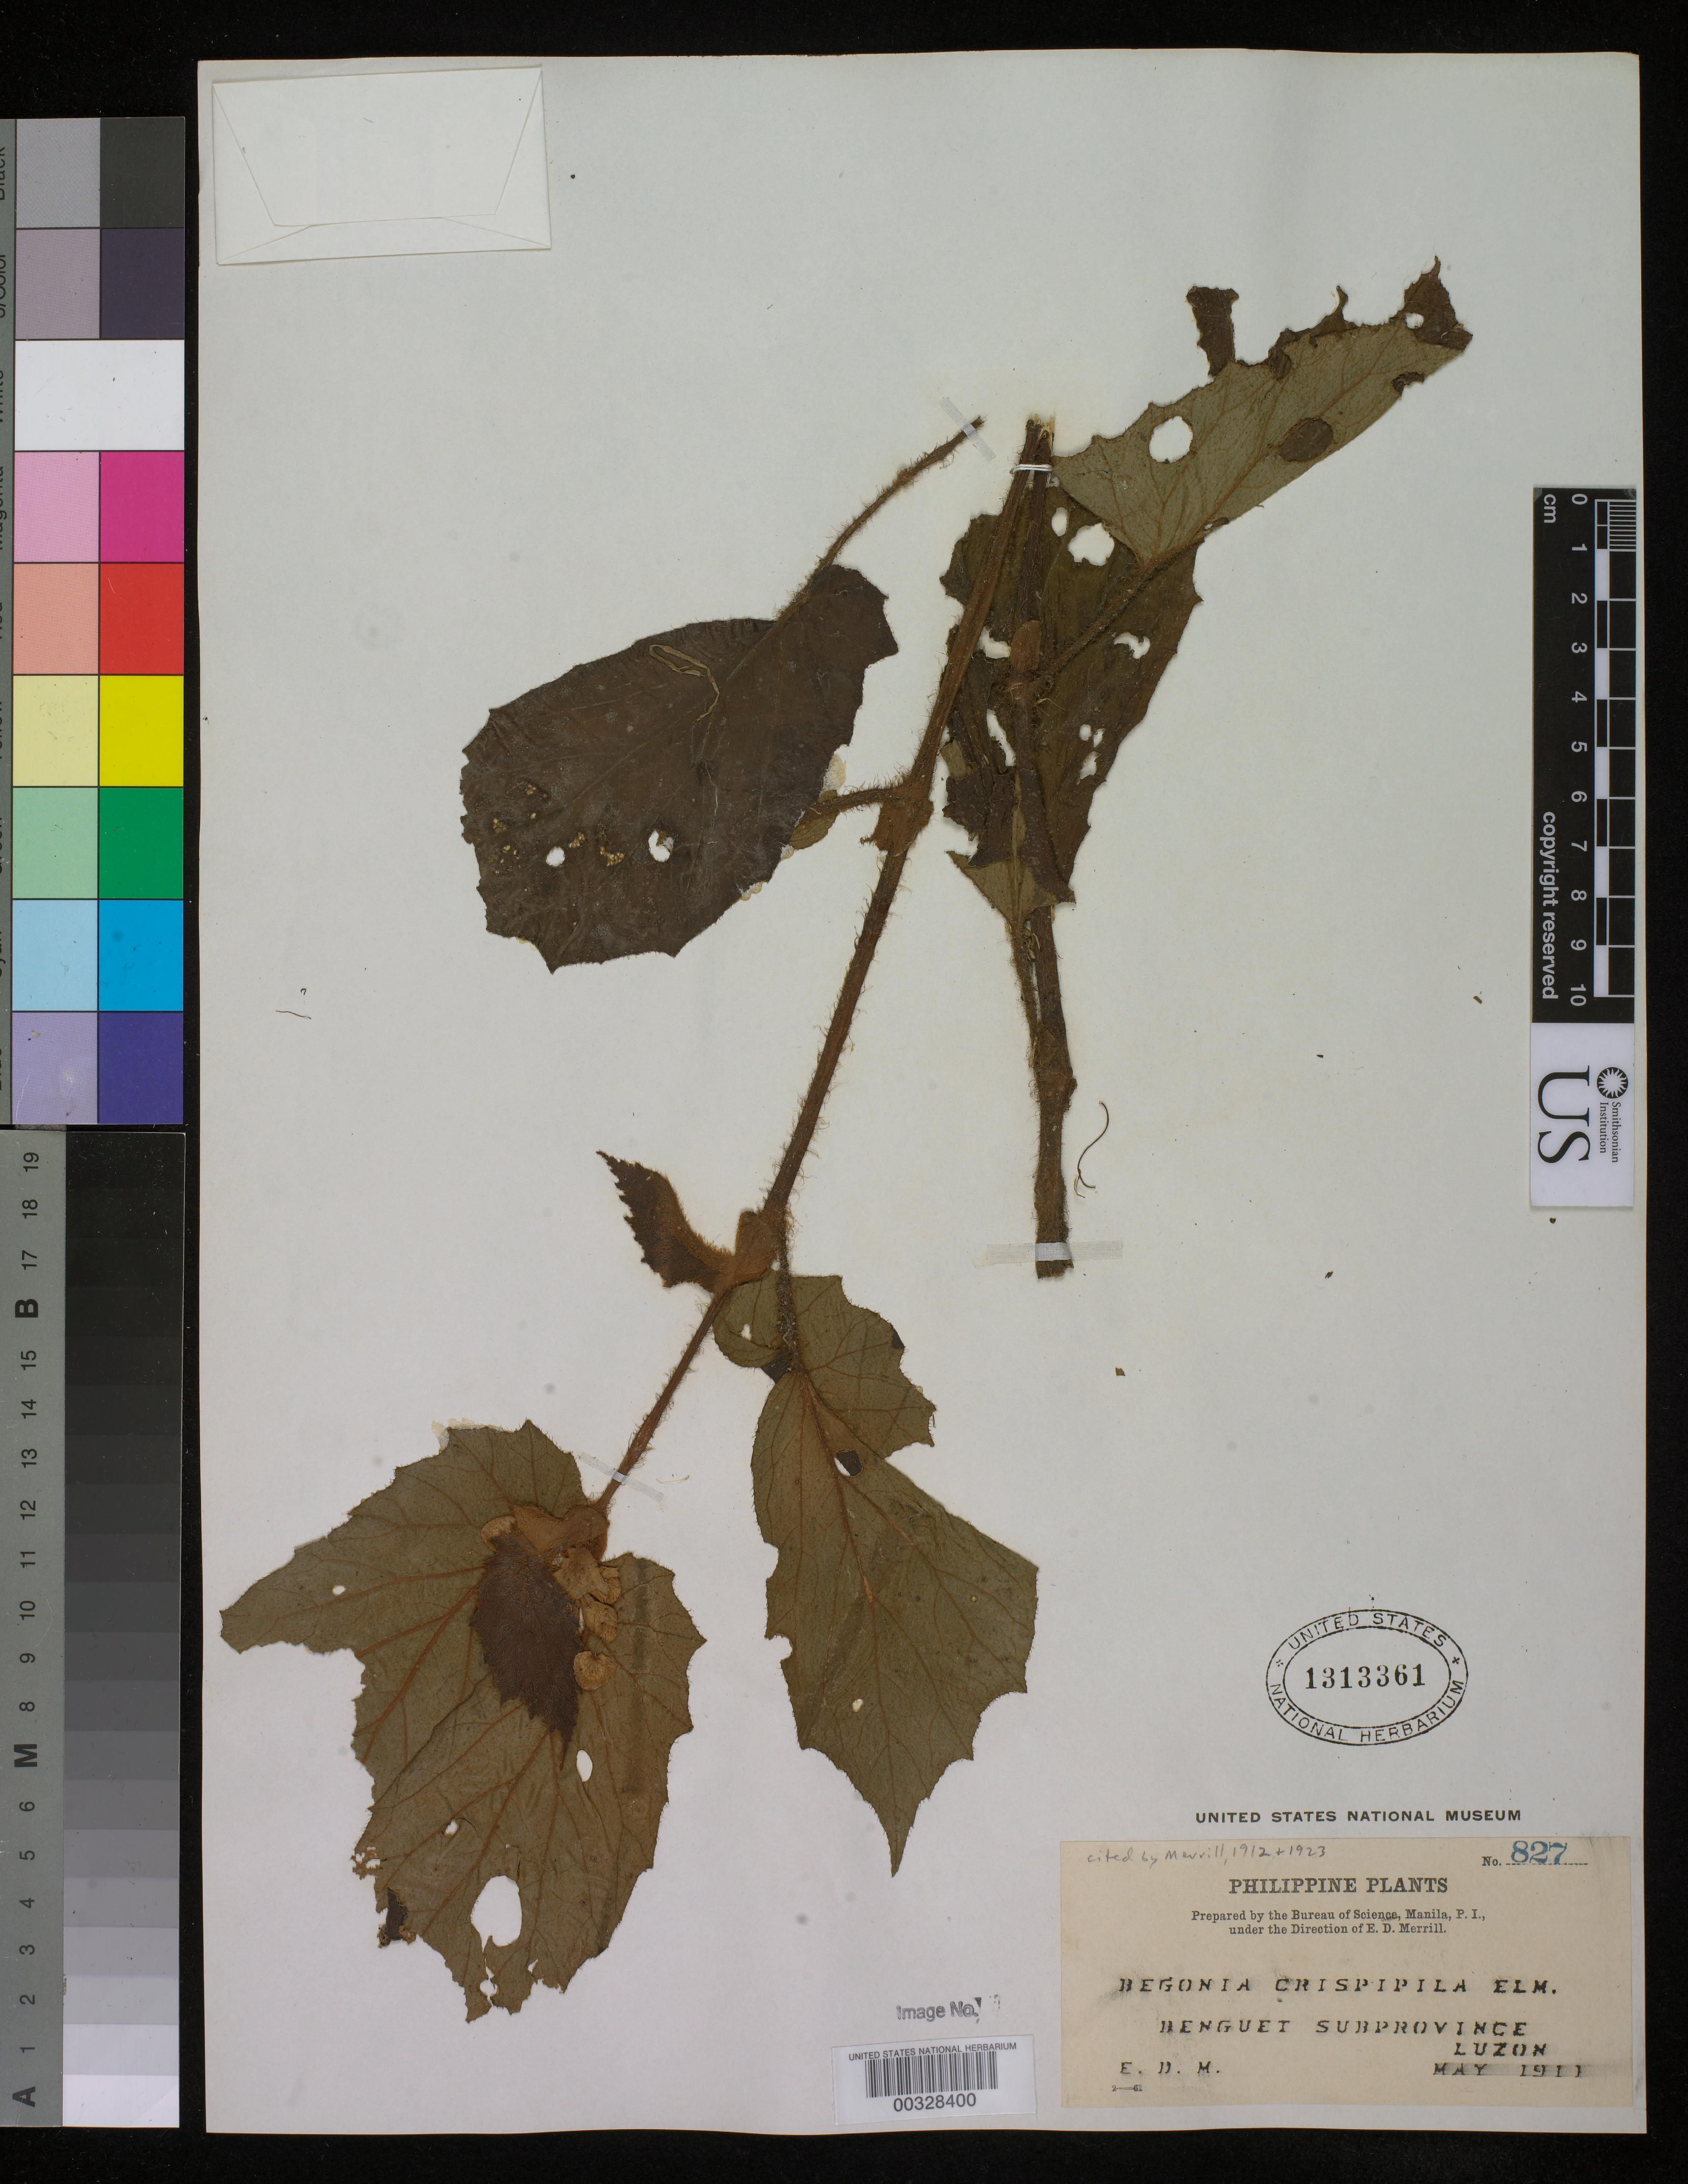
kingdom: Plantae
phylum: Tracheophyta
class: Magnoliopsida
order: Cucurbitales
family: Begoniaceae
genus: Begonia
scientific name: Begonia crispipila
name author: Elmer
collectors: E. D. Merrill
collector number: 827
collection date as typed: May 1911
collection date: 1911-05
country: Philippines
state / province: Cordillera (Administrative Region)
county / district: Benguet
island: Luzon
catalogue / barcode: US 1313361